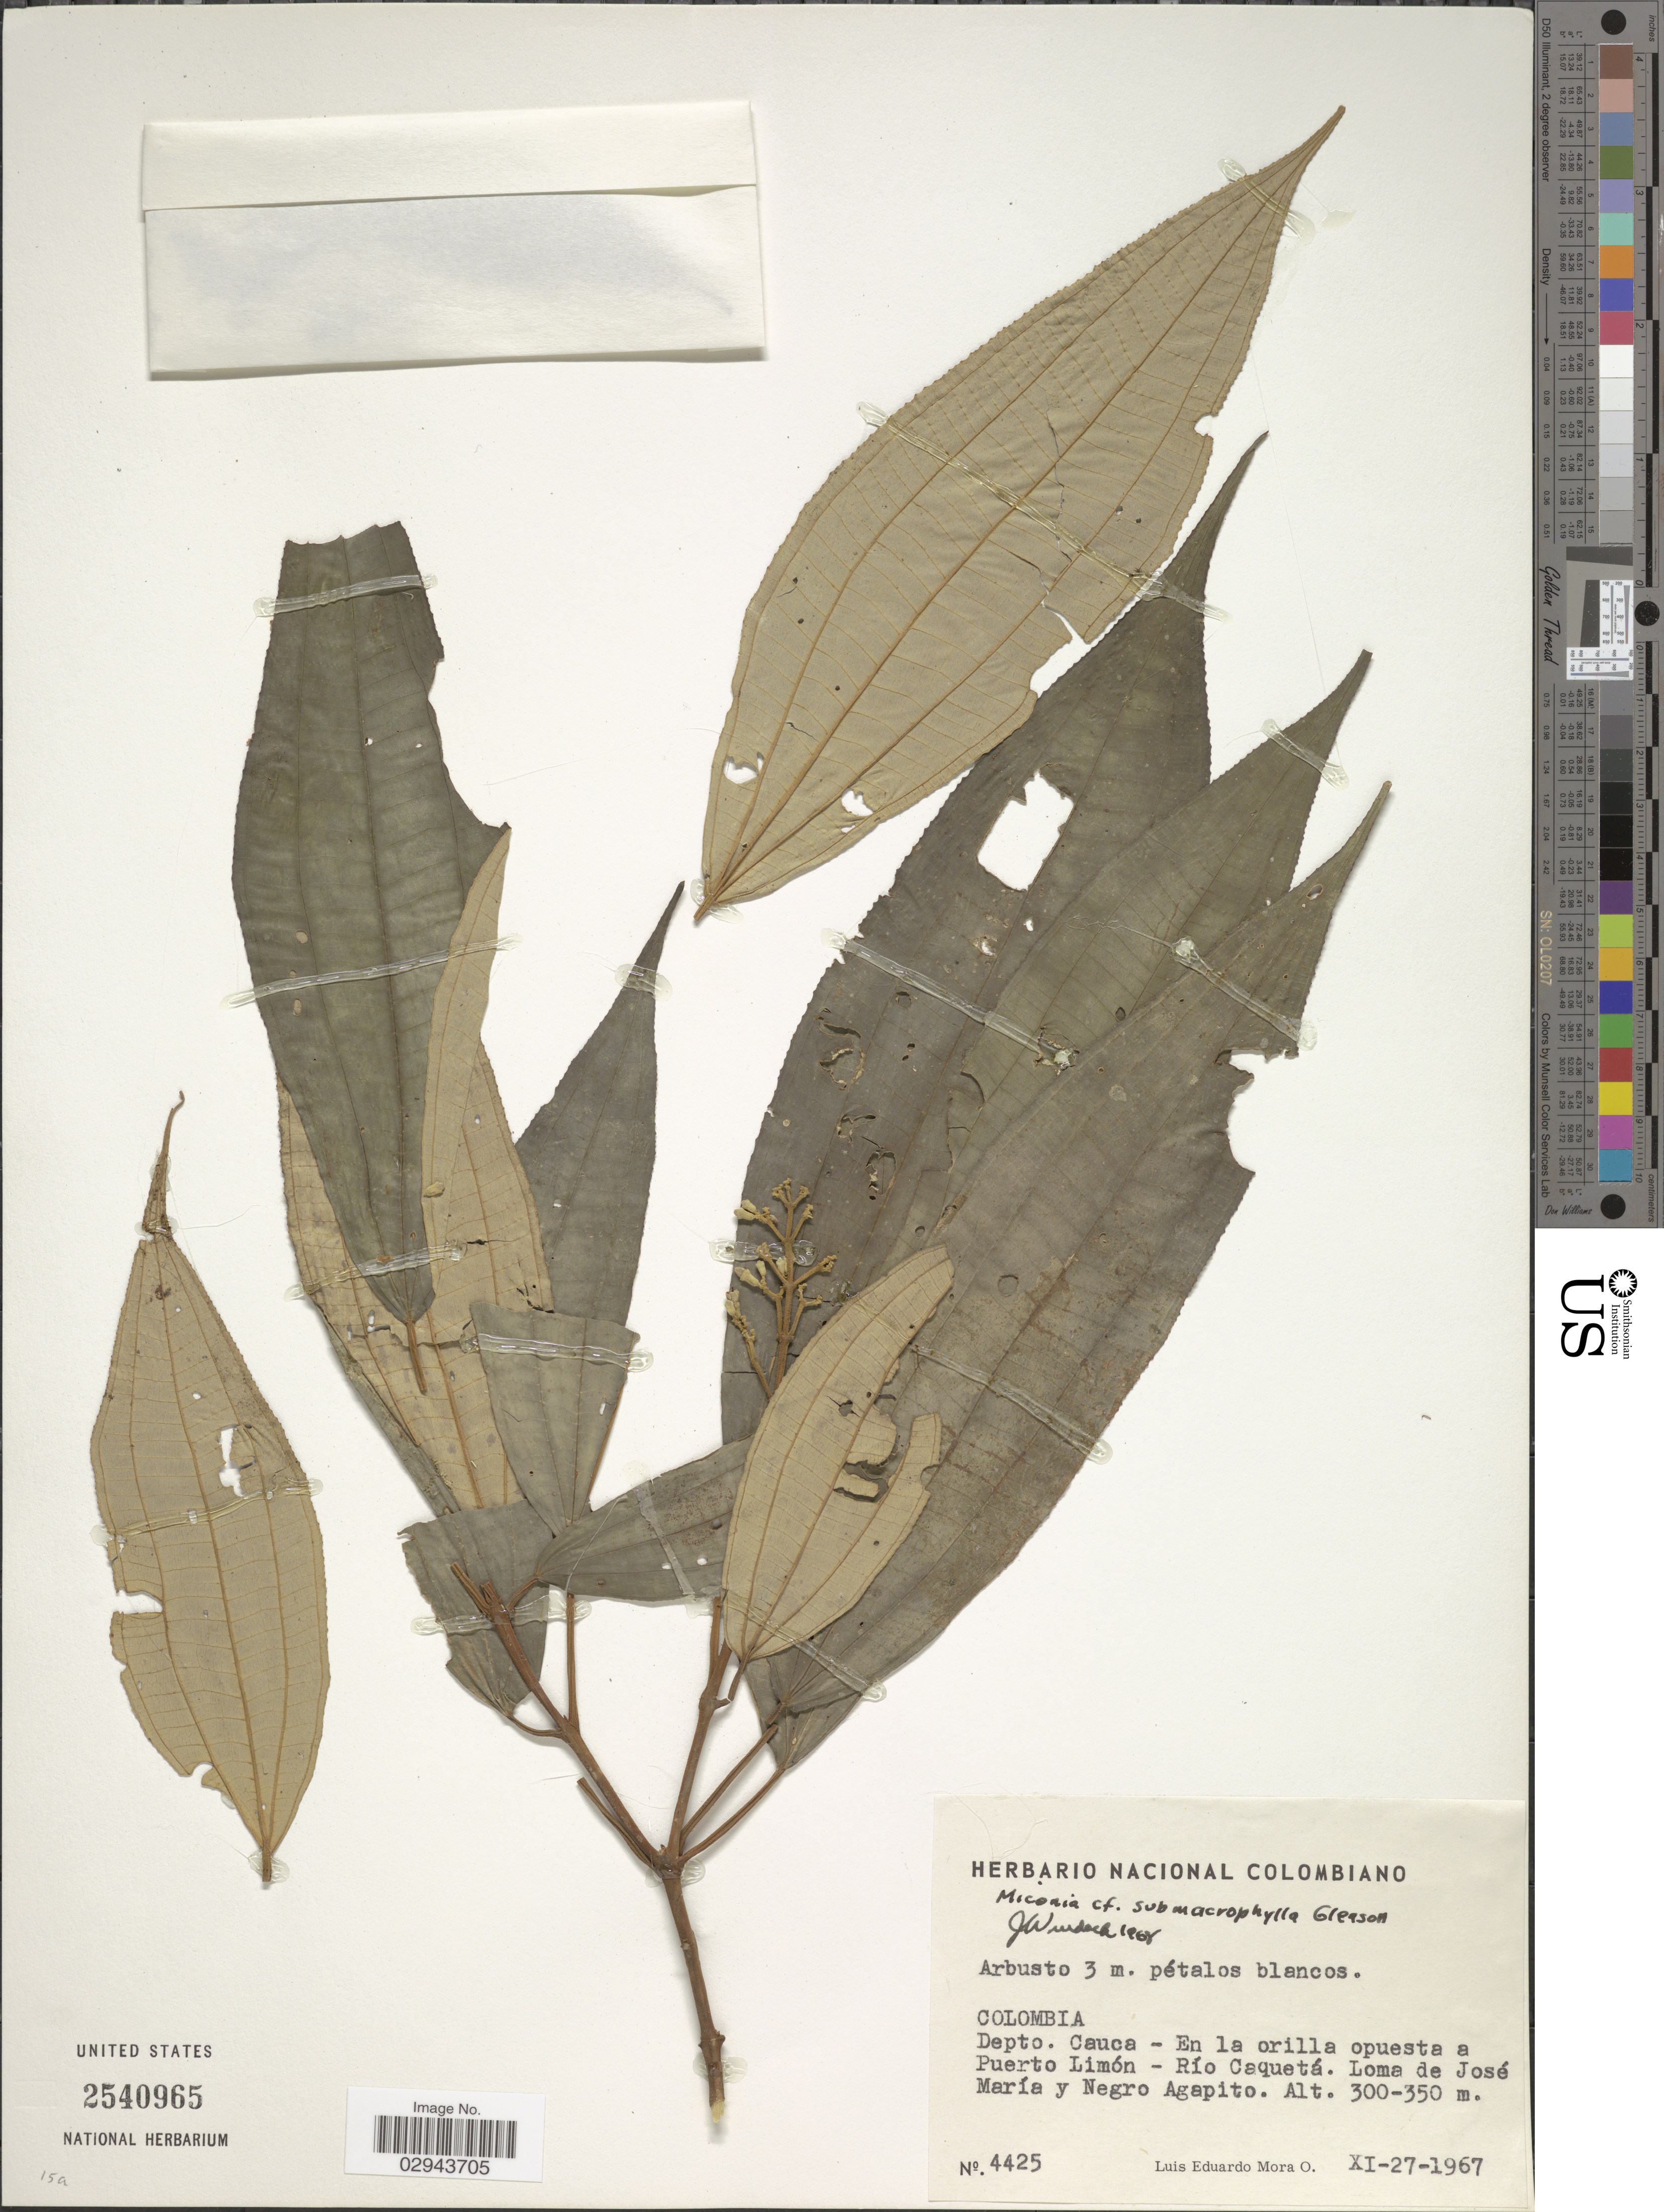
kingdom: Plantae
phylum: Tracheophyta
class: Magnoliopsida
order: Myrtales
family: Melastomataceae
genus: Miconia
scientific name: Miconia submacrophylla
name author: Gleason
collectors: L. E. Mora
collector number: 4425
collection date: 1967-11-27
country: Colombia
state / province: Cauca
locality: Depto. Cauca - En la orilla opuesta a Puerto Limón - Río Caquetá. Loma de José María y Negro Agapito.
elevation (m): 300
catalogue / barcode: US 2540965